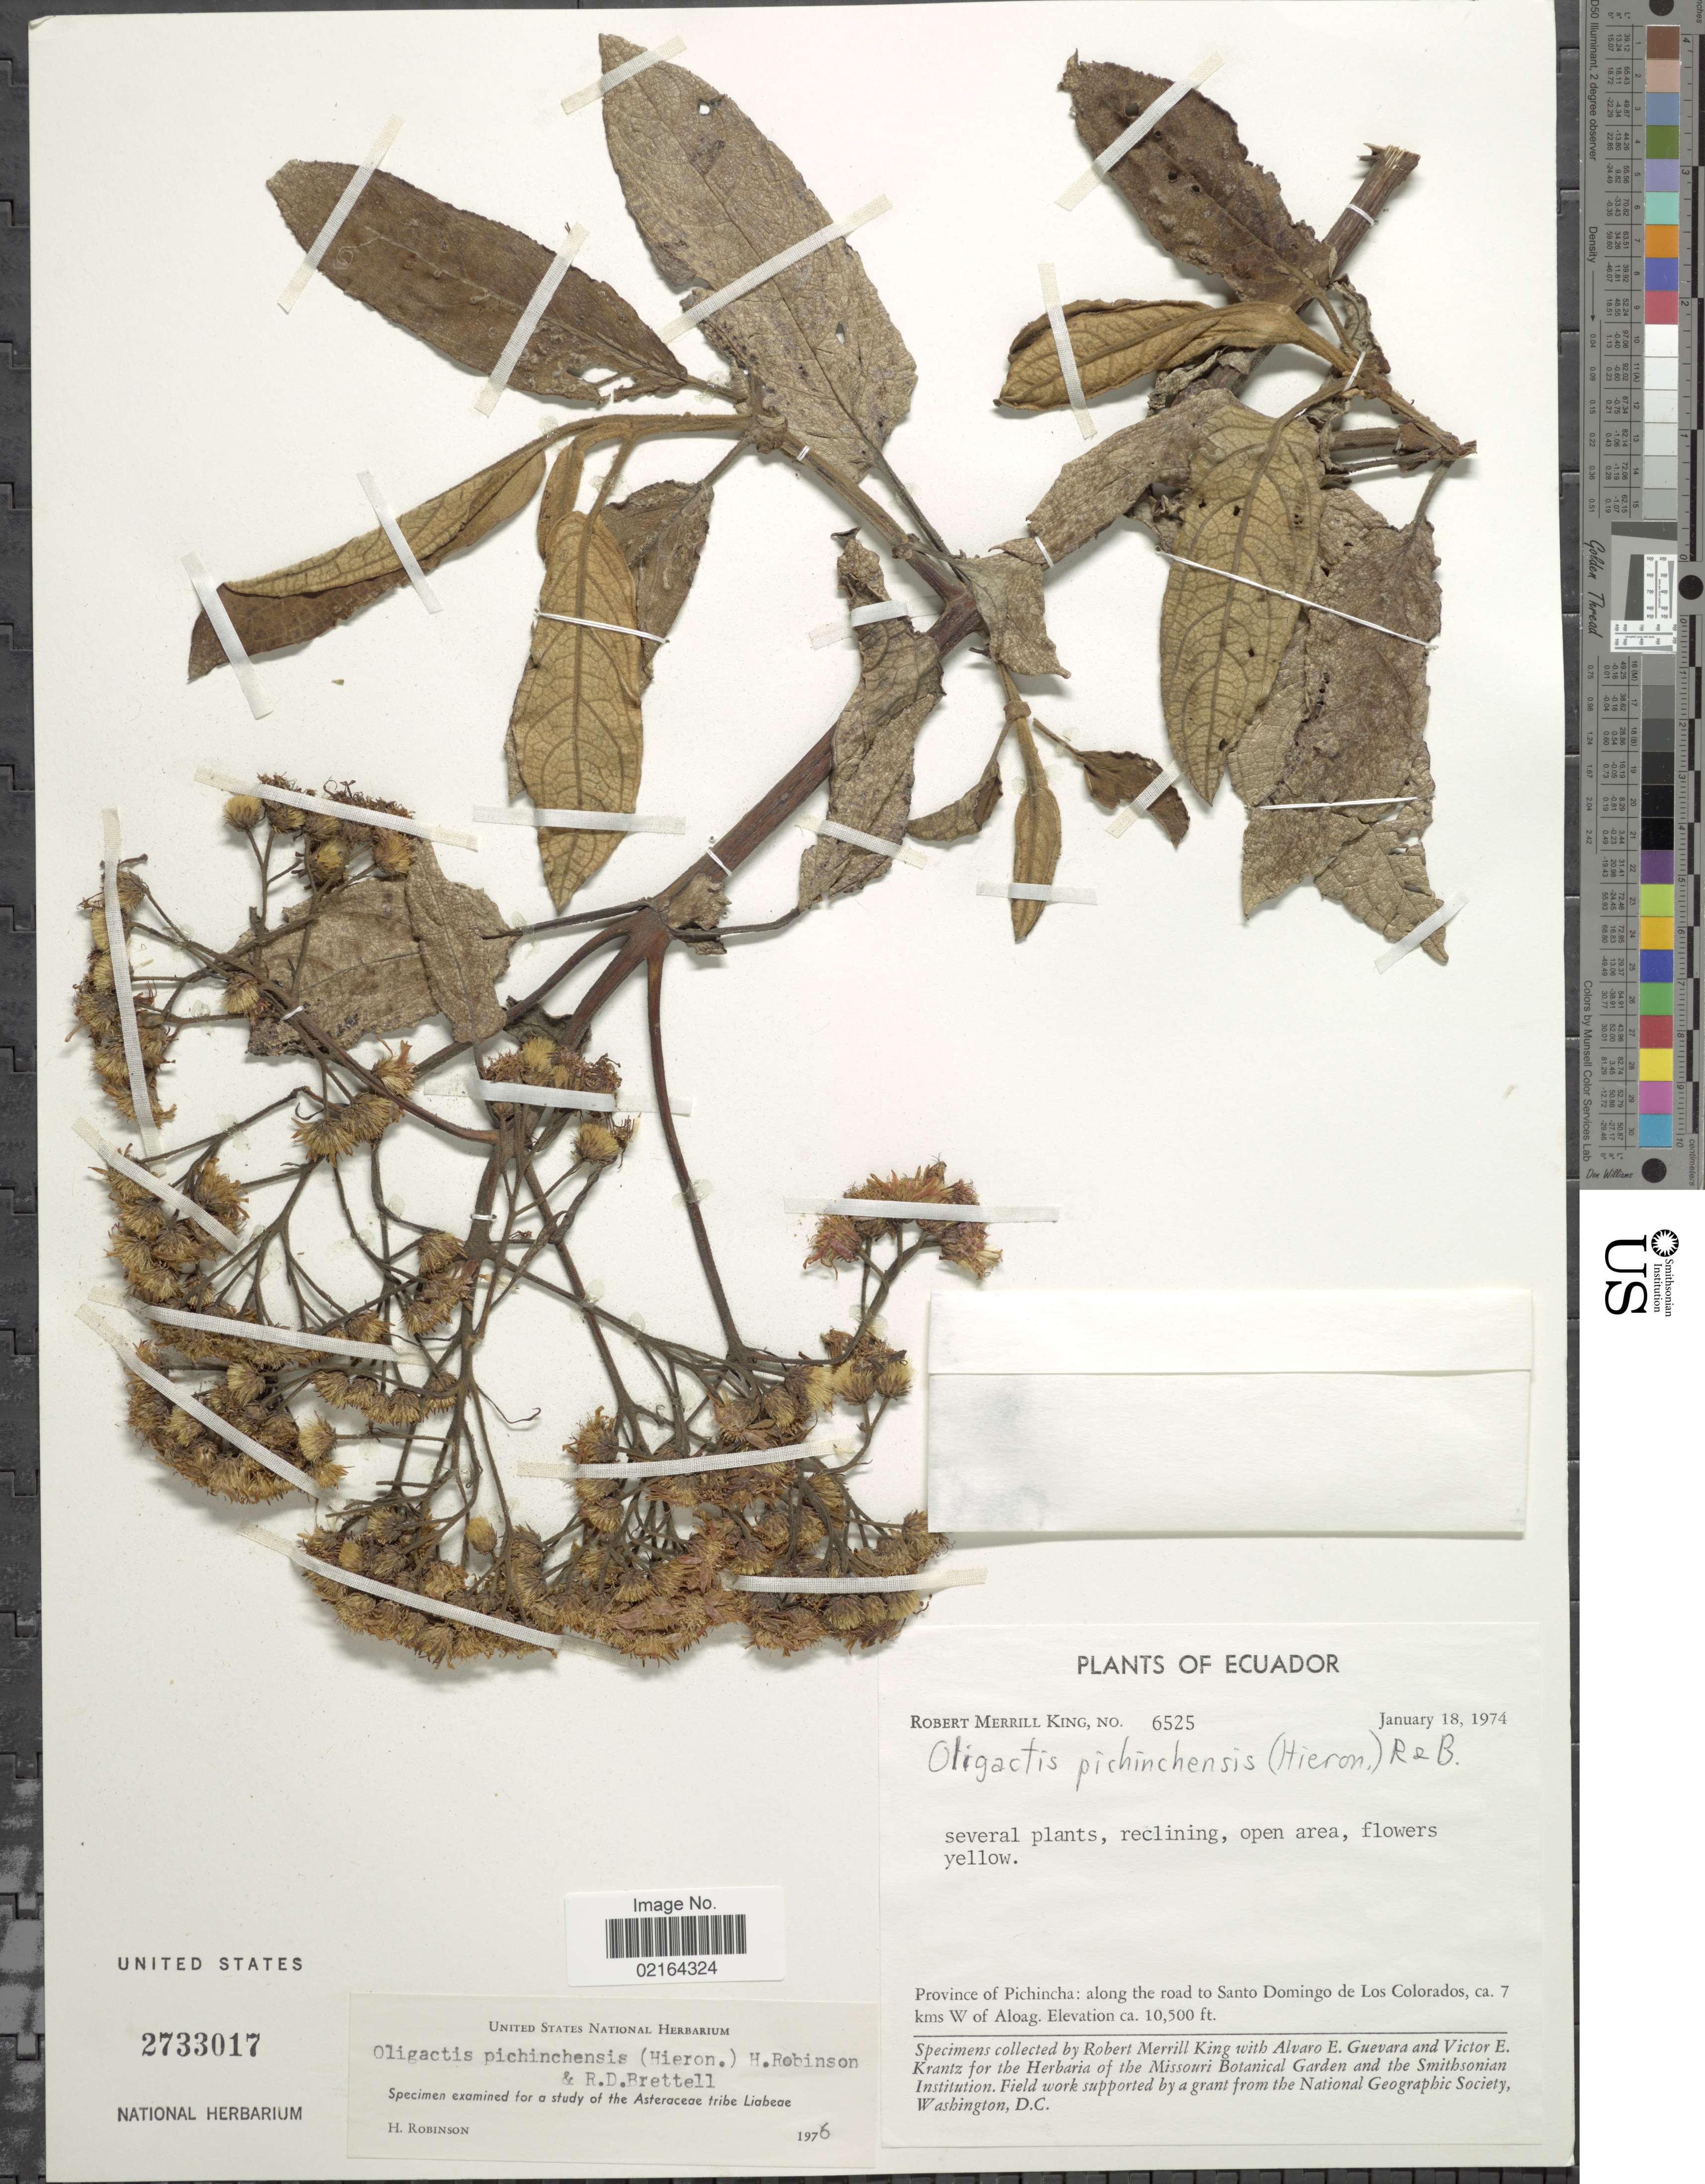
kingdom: Plantae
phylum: Tracheophyta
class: Magnoliopsida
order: Asterales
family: Asteraceae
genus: Sampera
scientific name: Sampera pichinichensis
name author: (Hieron.) V.A. Funk & H. Rob.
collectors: R. M. King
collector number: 6525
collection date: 1974-01-18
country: Ecuador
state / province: Pichincha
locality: Province of Pichincha: along the road to Santo Domingo de Los Colorados, 7 kms W of Aloag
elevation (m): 3200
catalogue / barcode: US 2733017